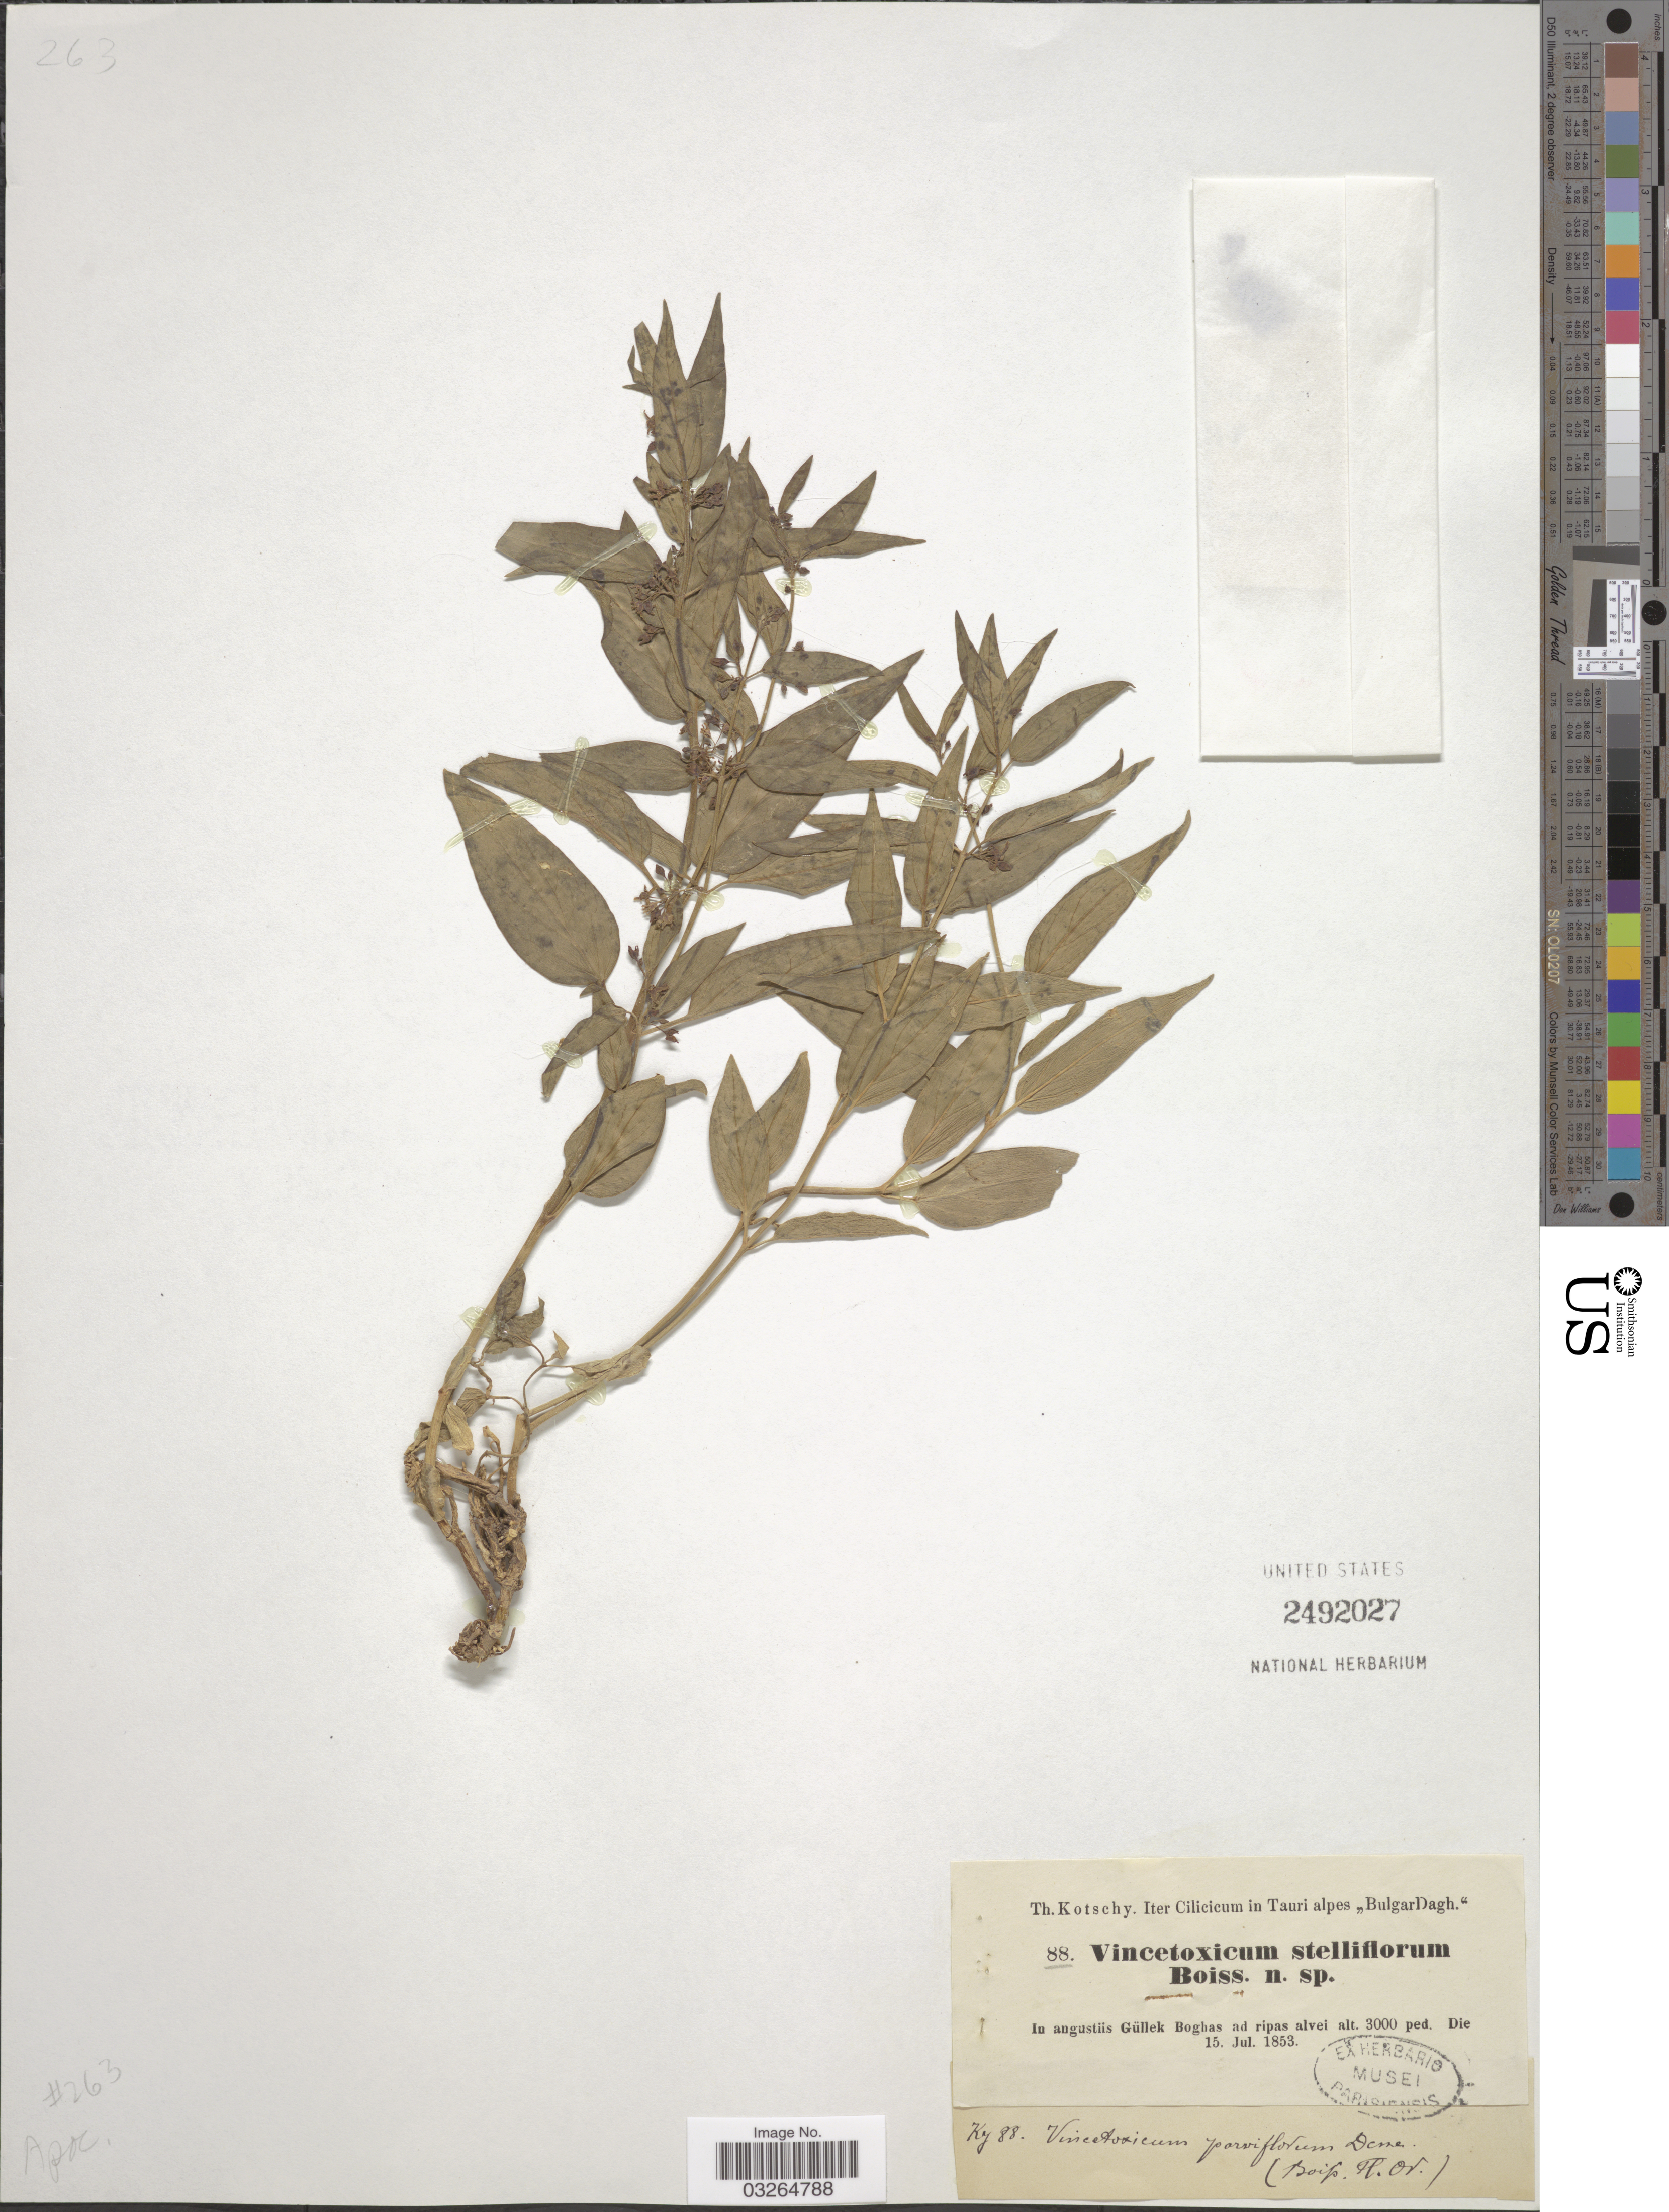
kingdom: Plantae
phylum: Tracheophyta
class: Magnoliopsida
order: Gentianales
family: Apocynaceae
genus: Metastelma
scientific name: Metastelma parviflorum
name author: (Sw.) Schult.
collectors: K. G. Kotschy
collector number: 88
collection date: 1853-07-15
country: Turkey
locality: Iter Cilicicum in Tauri alpes "Bulgar Dagh." In angustiis Güllek Boghas ad ripas alvei.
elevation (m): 914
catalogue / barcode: US 2492027